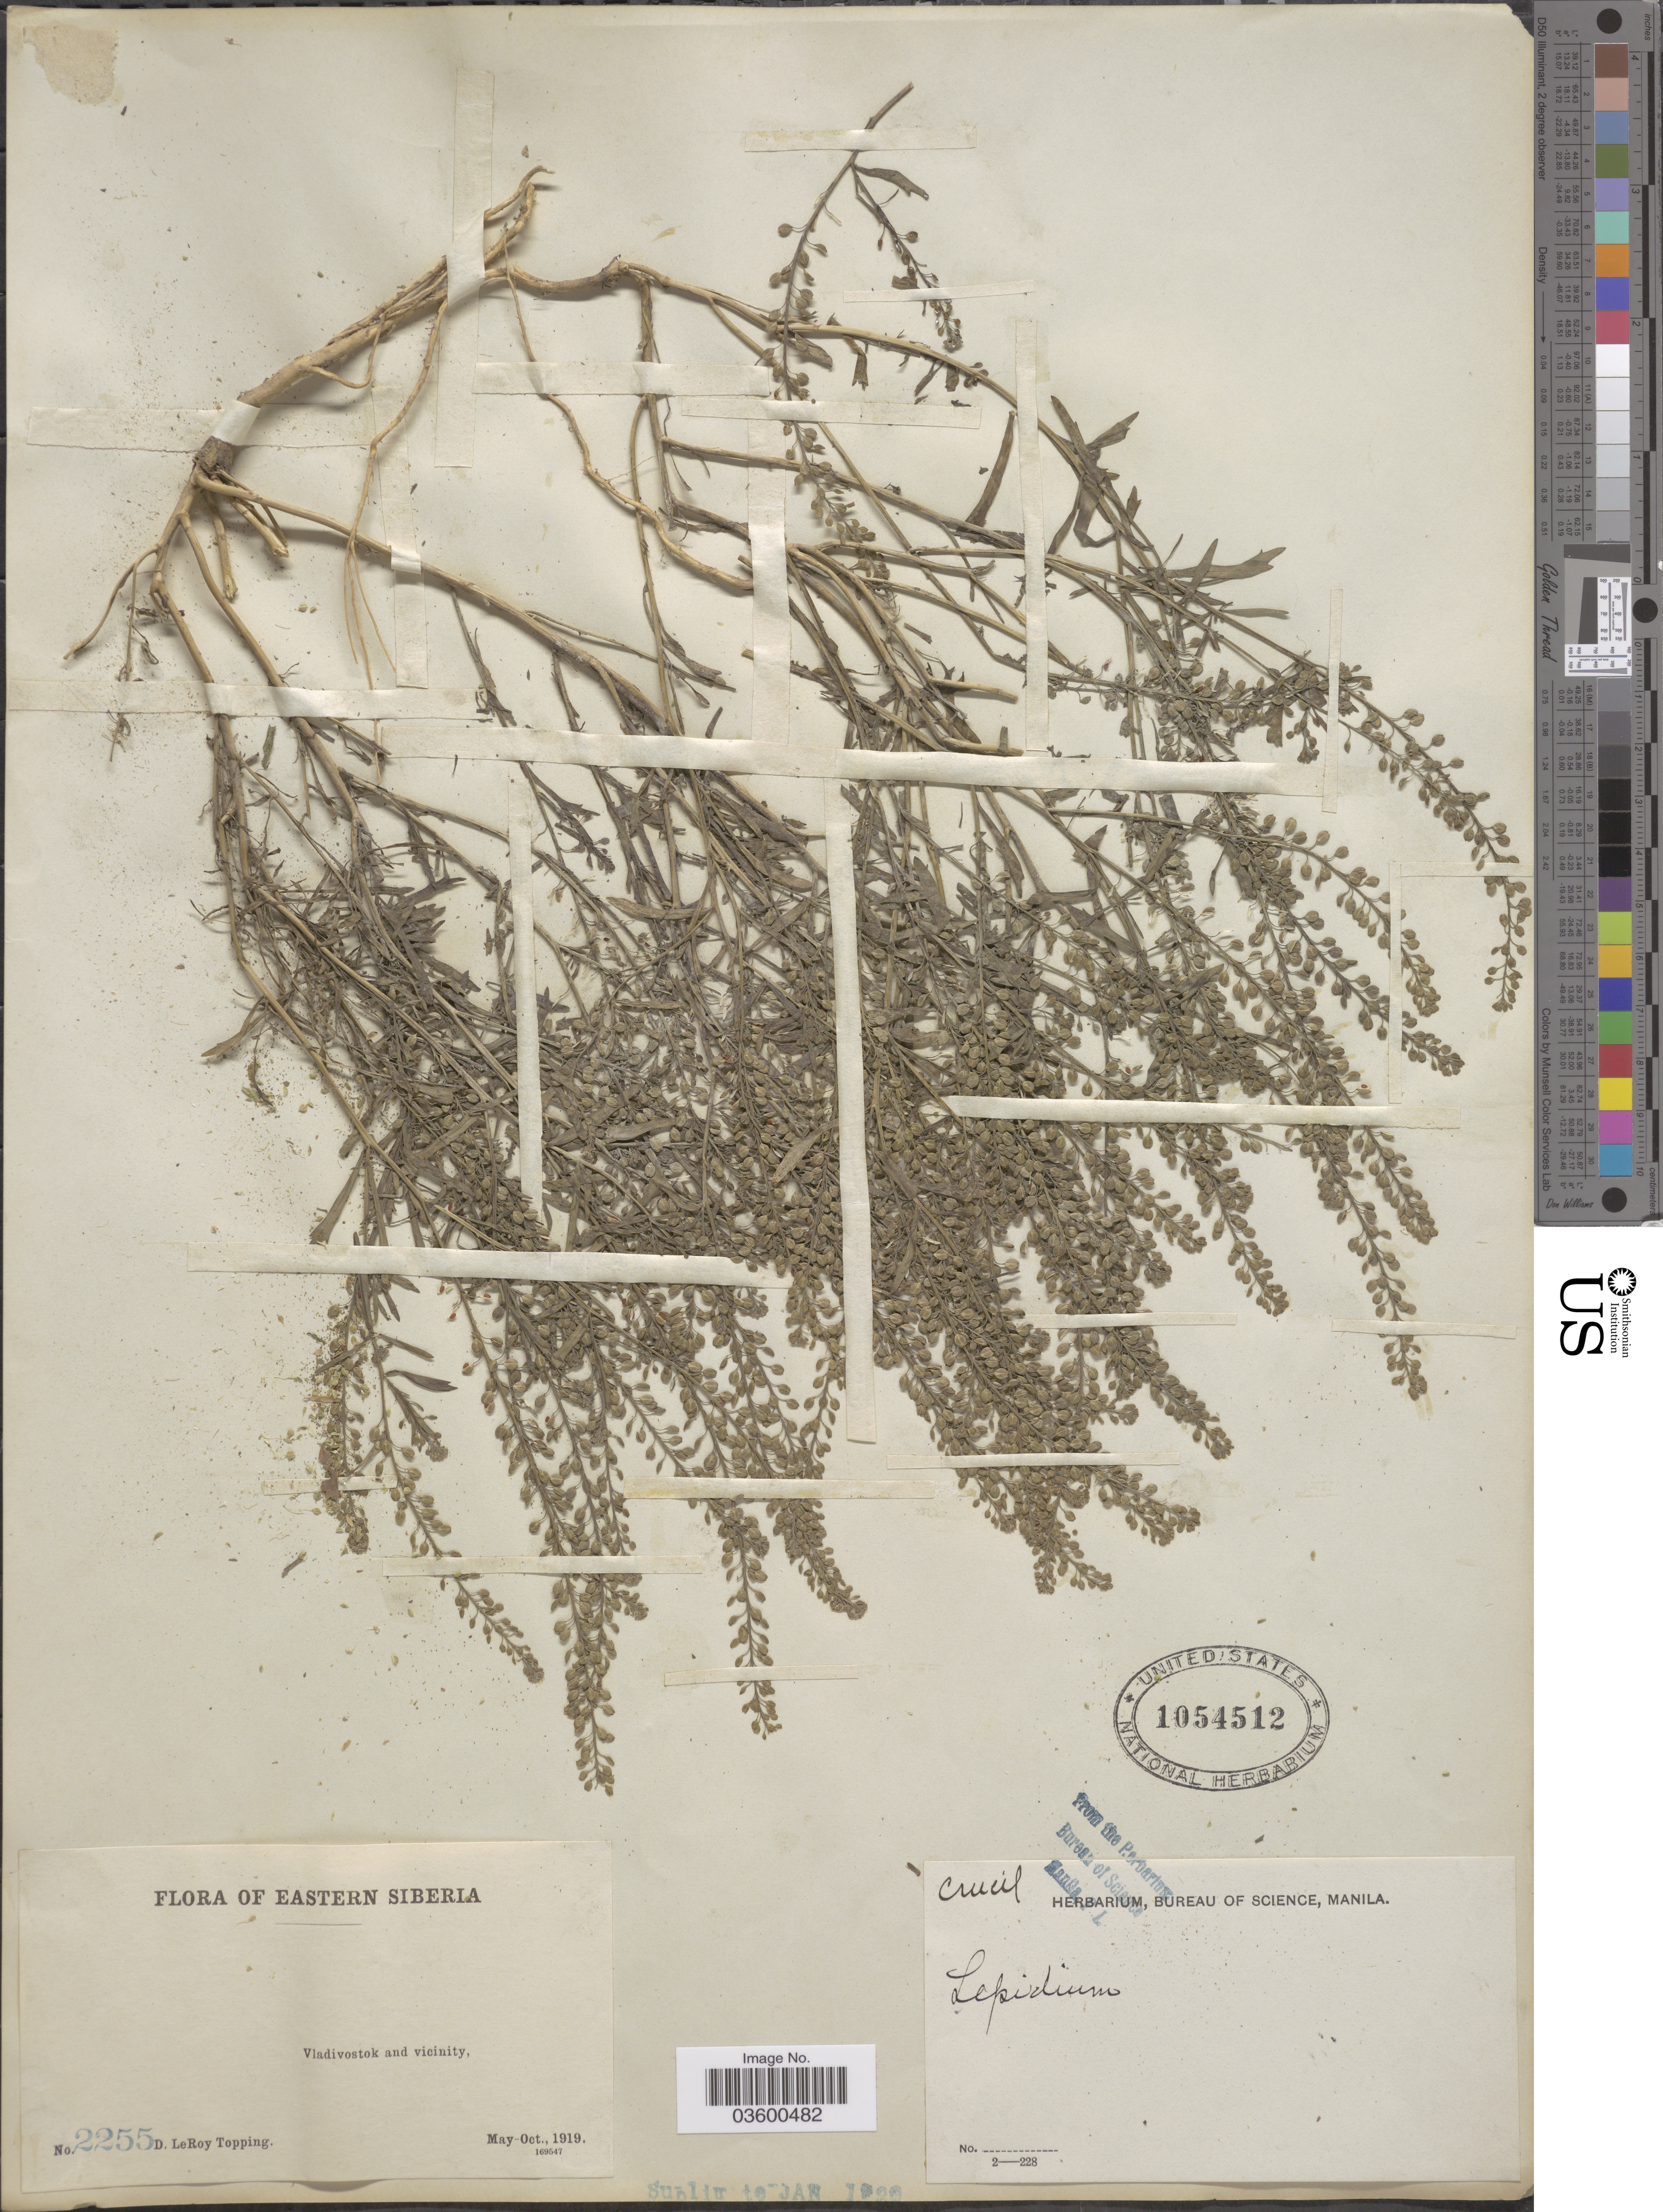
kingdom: Plantae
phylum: Tracheophyta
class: Magnoliopsida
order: Brassicales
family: Brassicaceae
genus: Lepidium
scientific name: Lepidium sp.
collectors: D. L. Topping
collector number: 2255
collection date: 1919-05/1919-10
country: Russian Federation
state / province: Primorsky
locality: Eastern Siberia. Vladivostok and vicinity.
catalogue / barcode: US 1054512